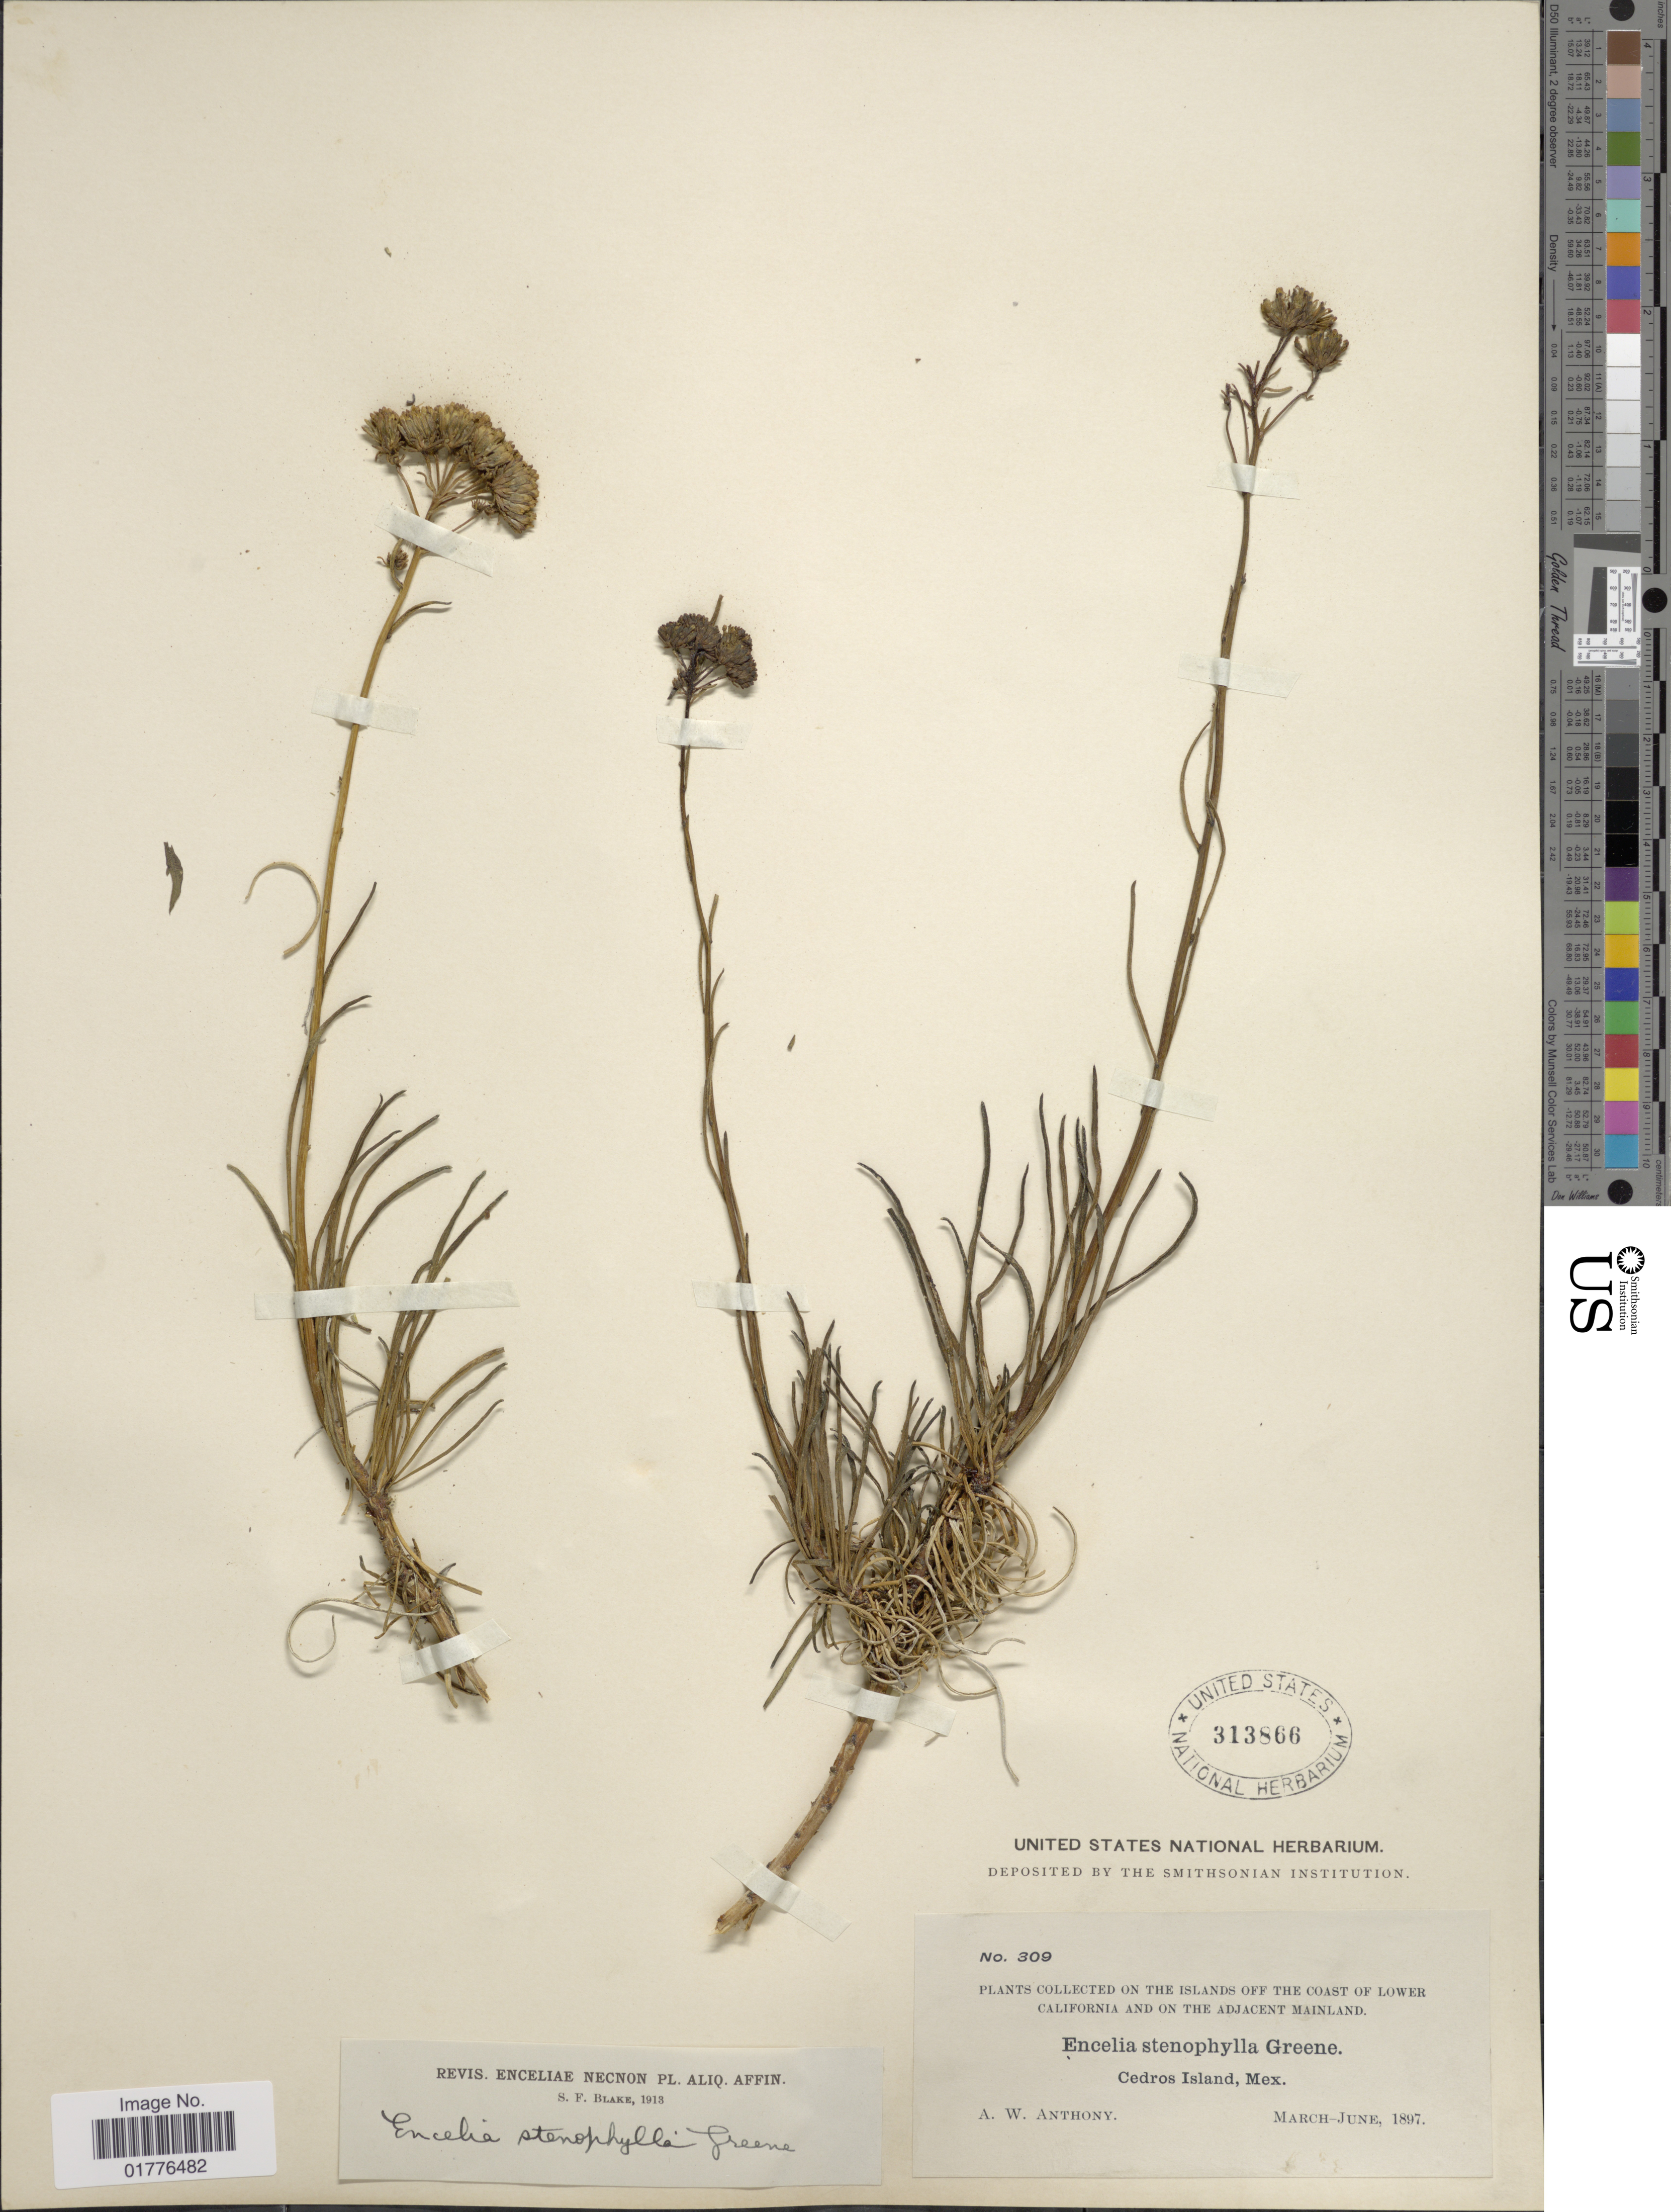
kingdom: Plantae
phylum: Tracheophyta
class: Magnoliopsida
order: Asterales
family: Asteraceae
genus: Encelia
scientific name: Encelia stenophylla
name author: Greene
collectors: A. W. Anthony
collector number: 309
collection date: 1897-03/1897-06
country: Mexico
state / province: Baja California Sur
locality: Islands off the coast of Lower California and on the adjacent mainland. Cedros Island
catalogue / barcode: US 313866